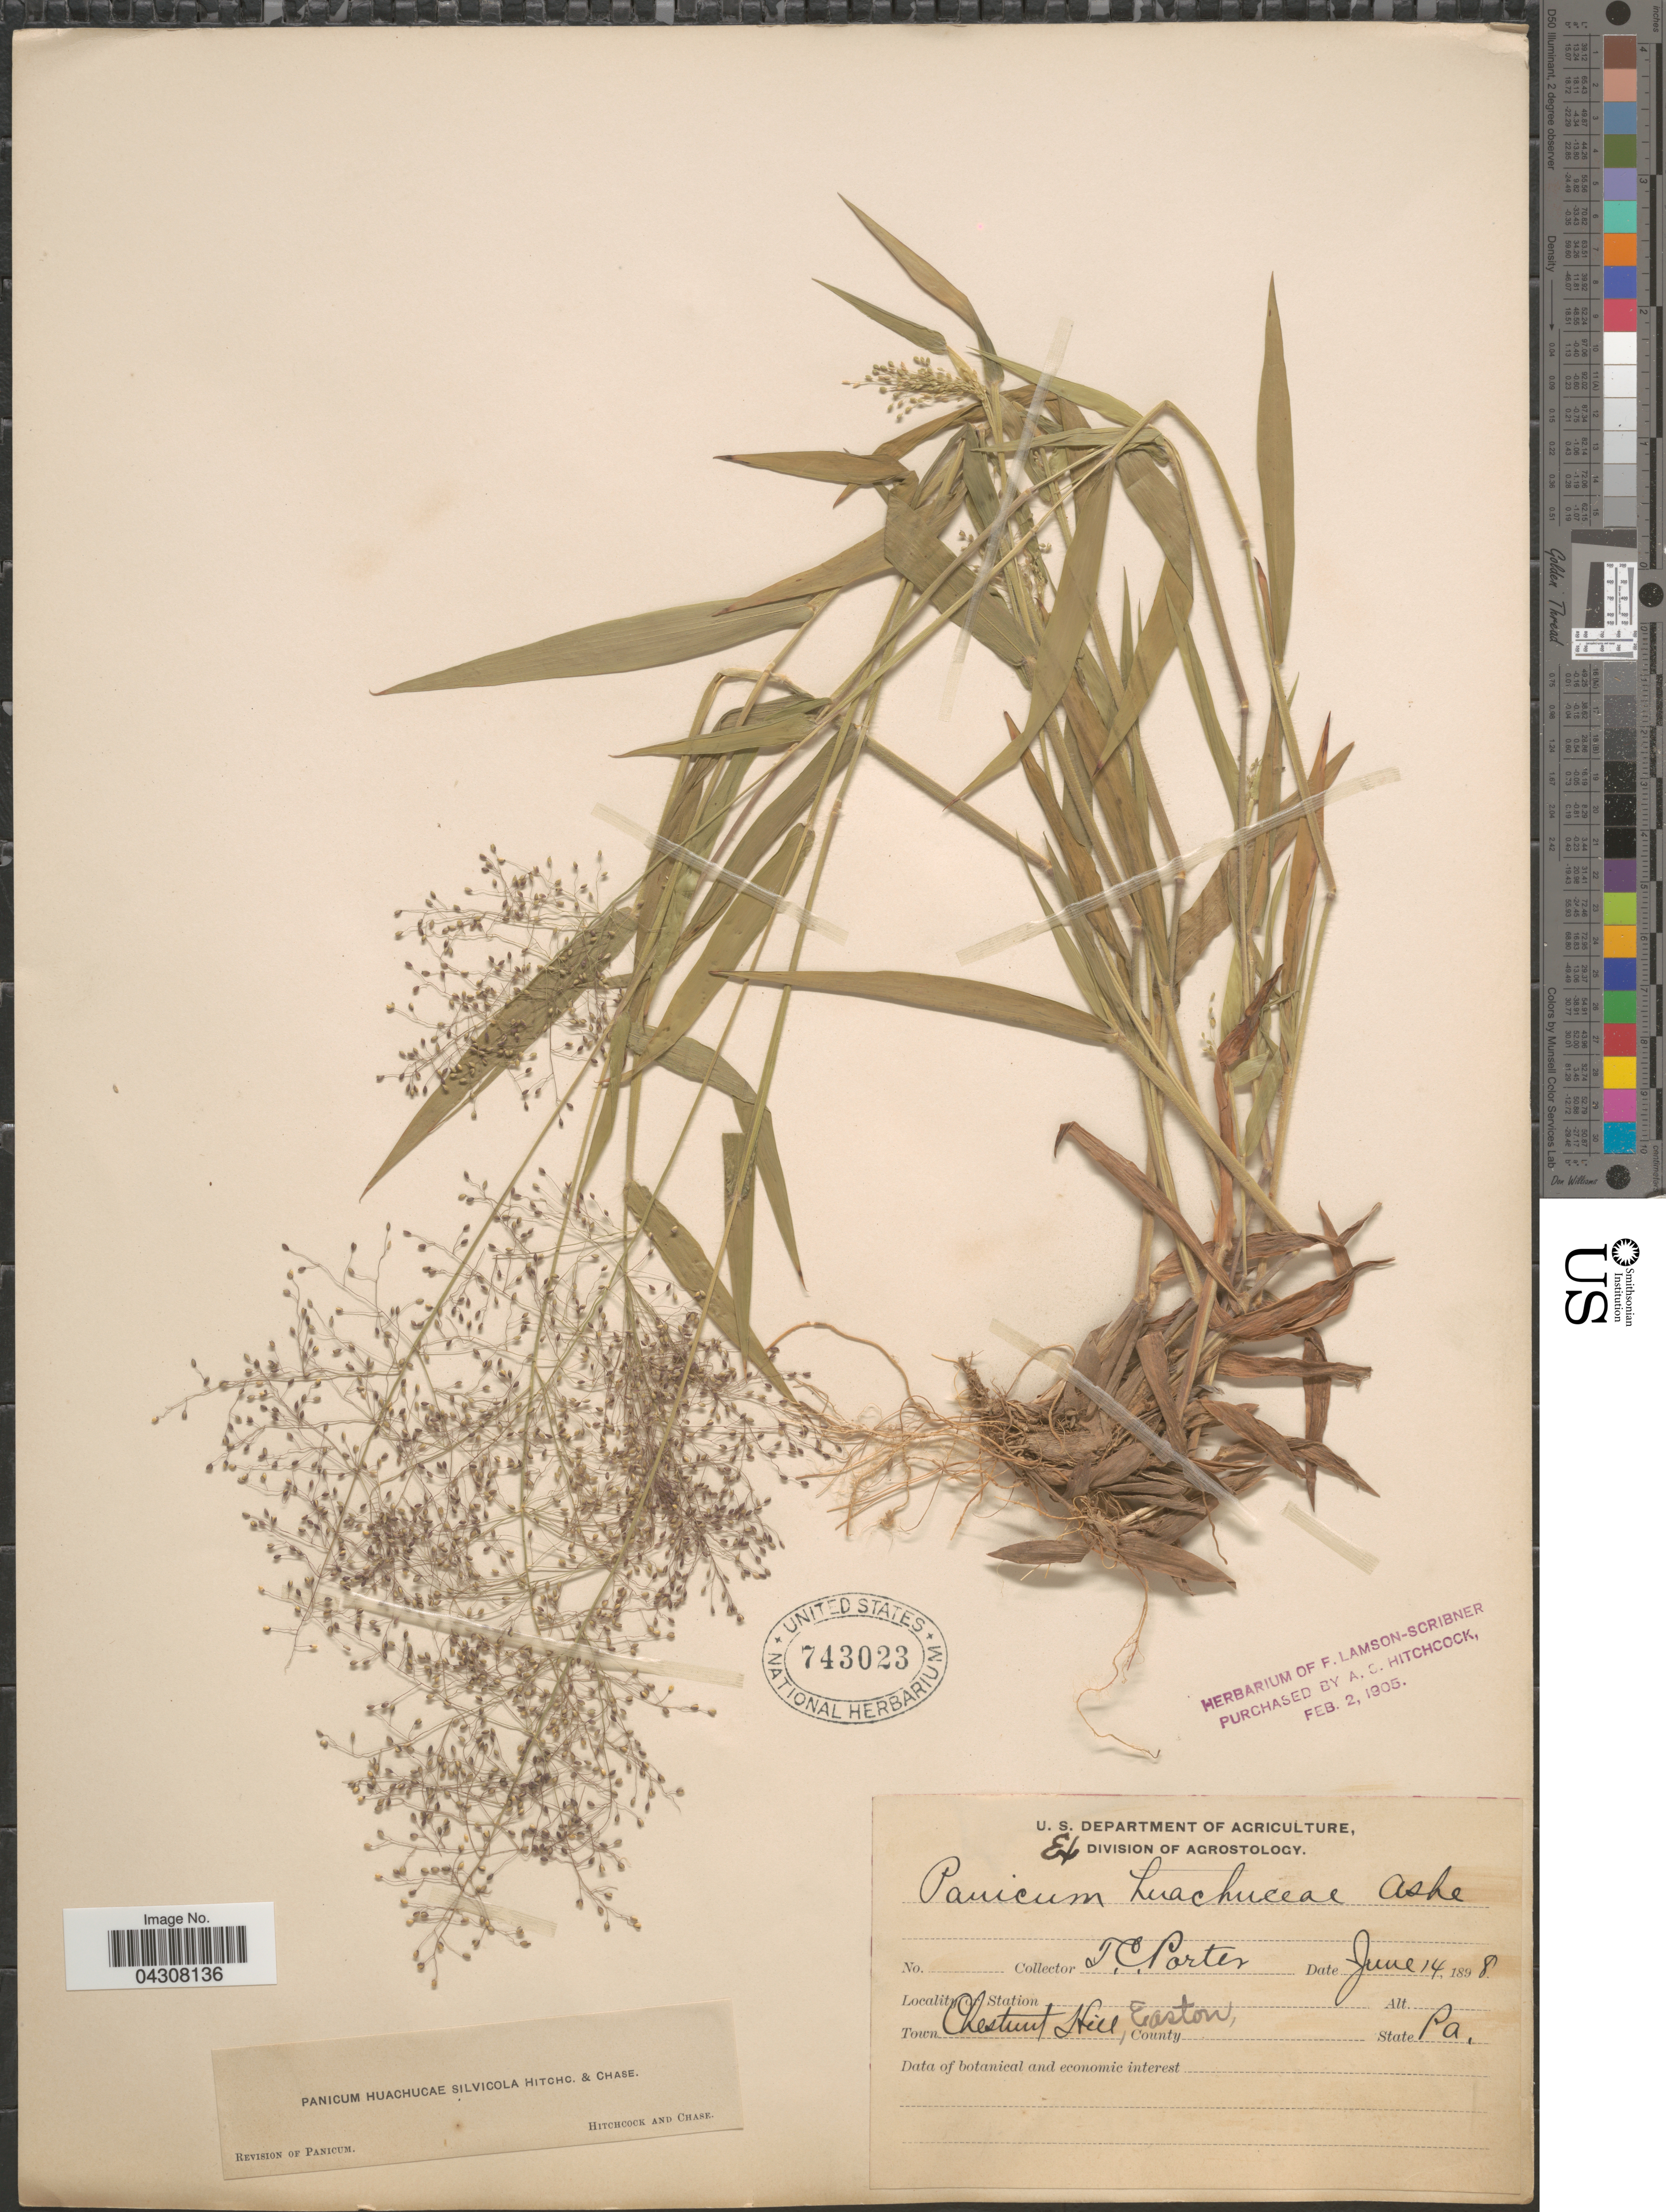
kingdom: Plantae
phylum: Tracheophyta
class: Liliopsida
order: Poales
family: Poaceae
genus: Dichanthelium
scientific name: Dichanthelium acuminatum var. acuminatum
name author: (Sw.) Gould & C.A. Clark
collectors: T. Porter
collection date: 1898-06-14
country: United States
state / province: Pennsylvania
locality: Town Chestnut Hill, Easton.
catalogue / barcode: US 743023